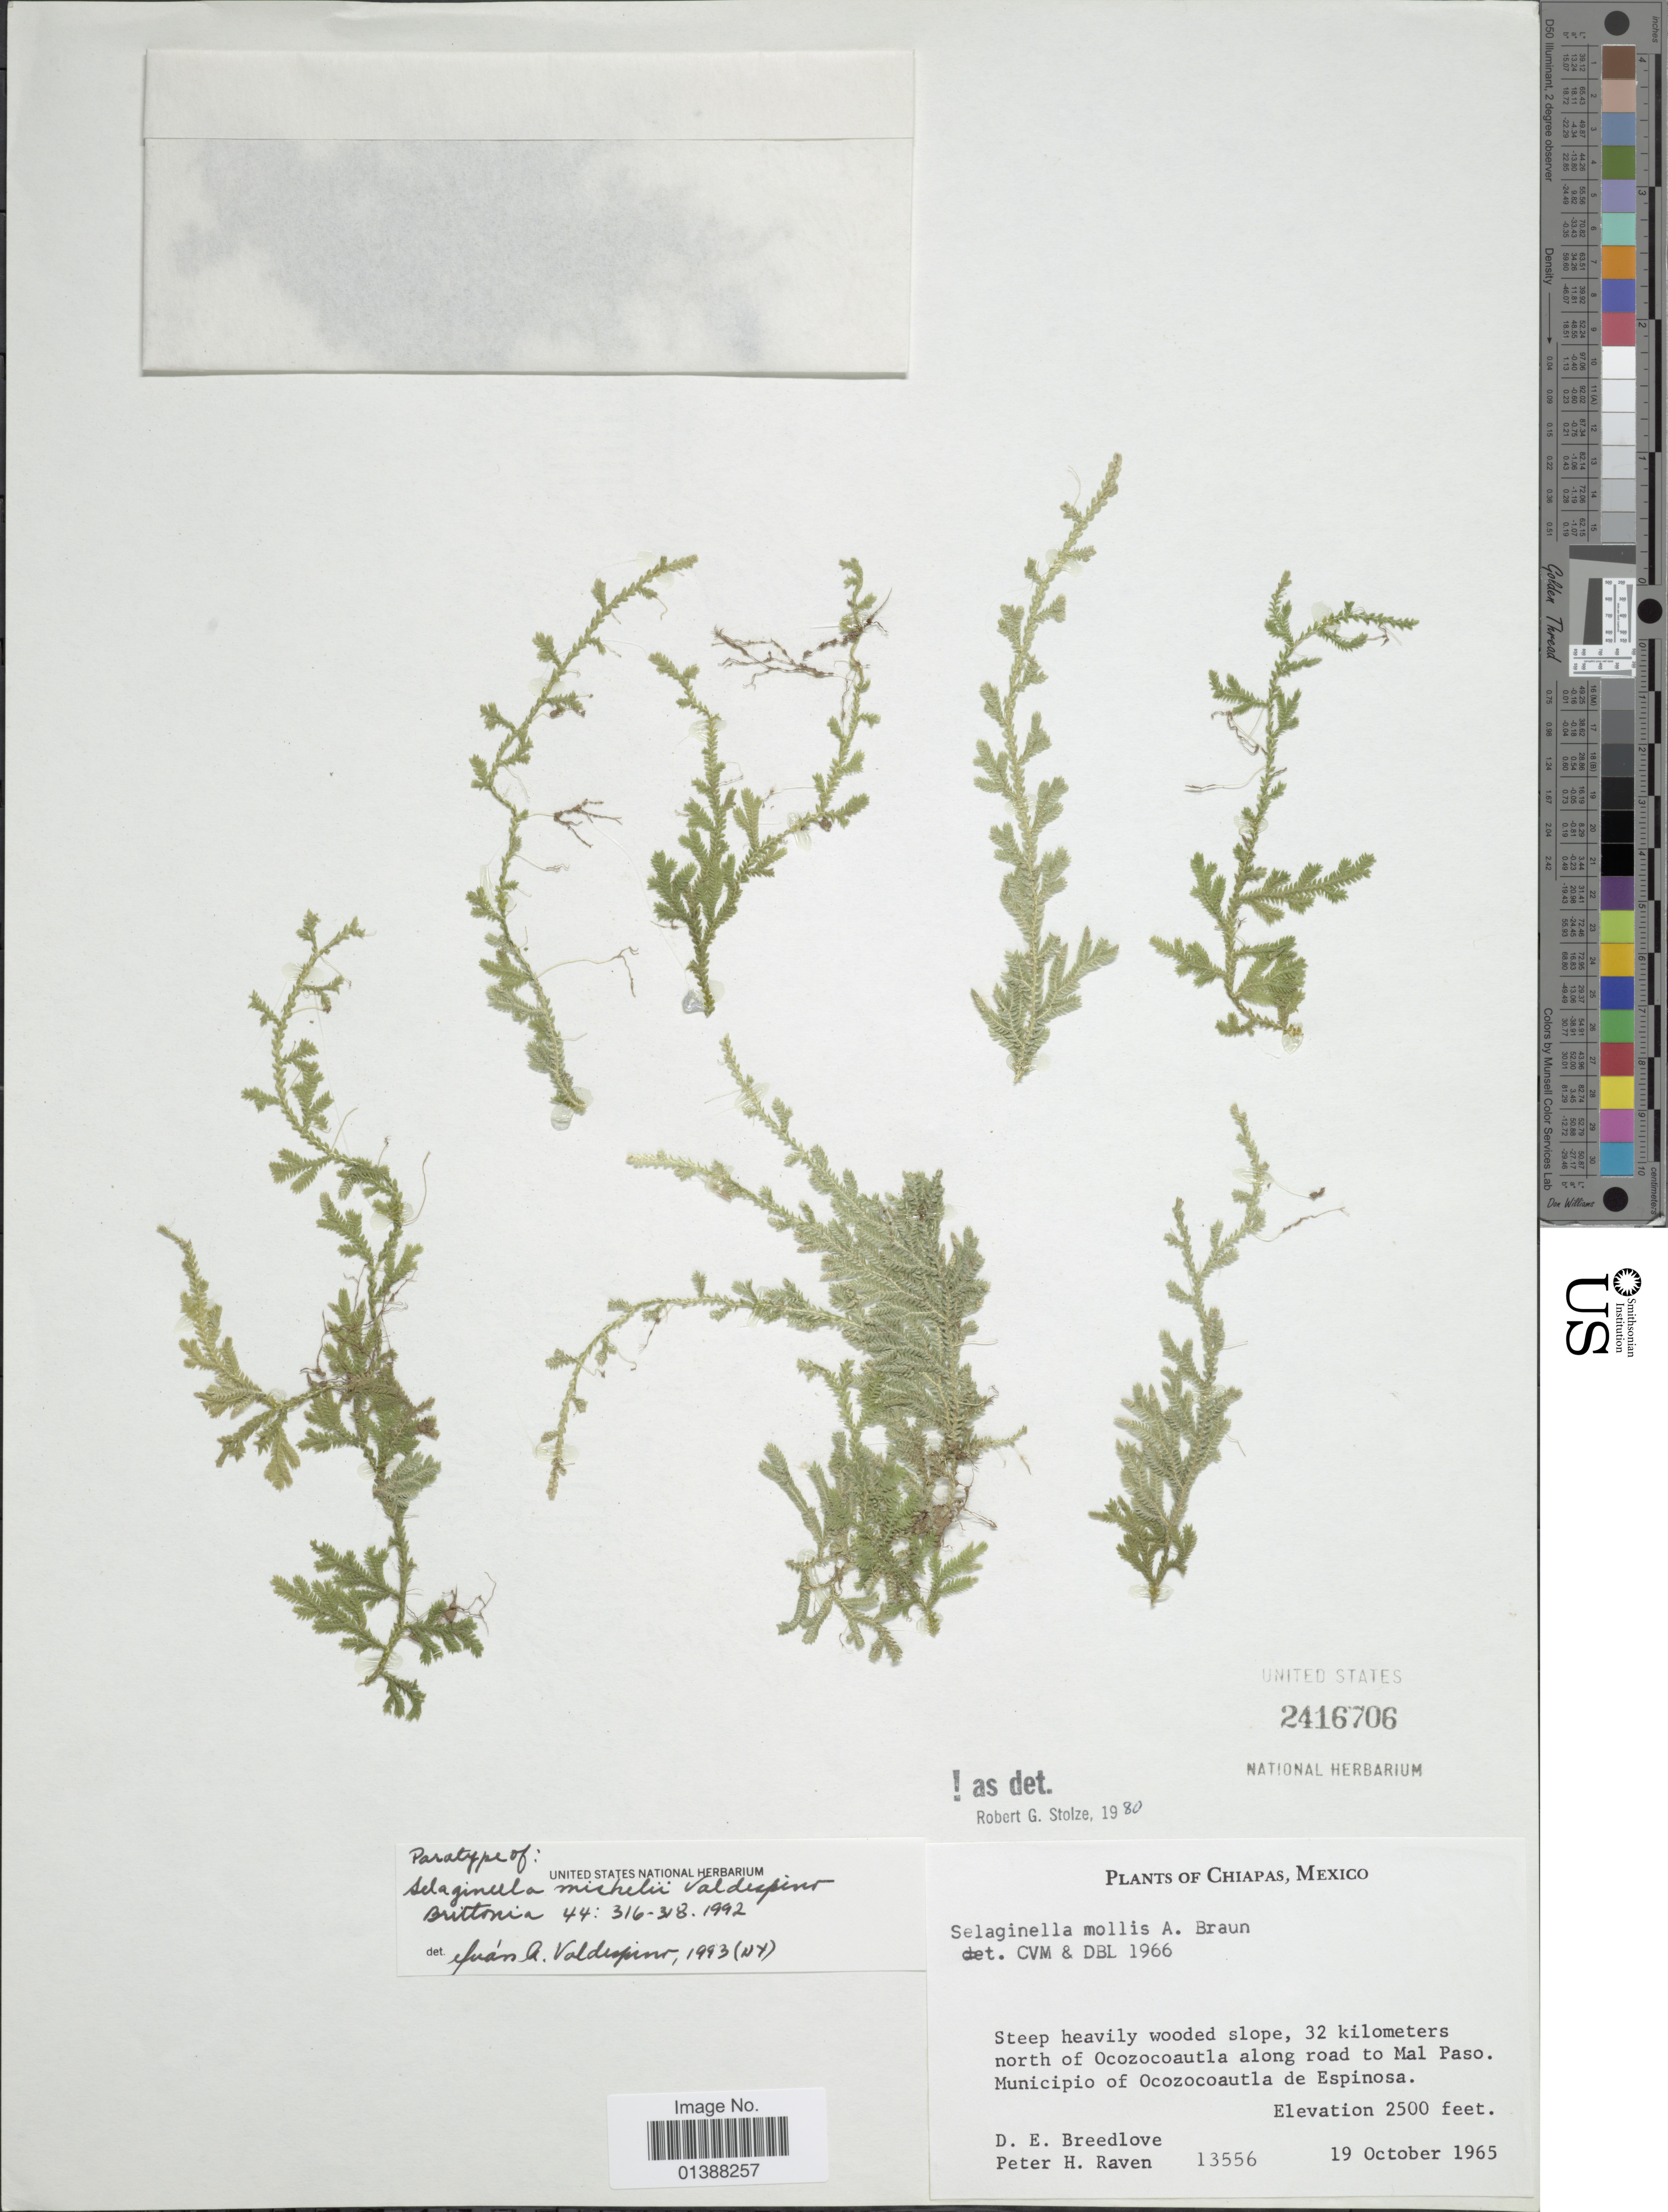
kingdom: Plantae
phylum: Tracheophyta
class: Lycopodiopsida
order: Selaginellales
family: Selaginellaceae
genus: Selaginella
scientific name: Selaginella mickelii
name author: Valdespinio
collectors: D. E. Breedlove & P. H. Raven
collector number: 13556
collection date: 1965-10-19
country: Mexico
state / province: Chiapas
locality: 32 kilometers north of Ocozocoautla along road to Mal Paso. Municipio of Ocozocautla de Espinosa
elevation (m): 762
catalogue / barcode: US 2416706